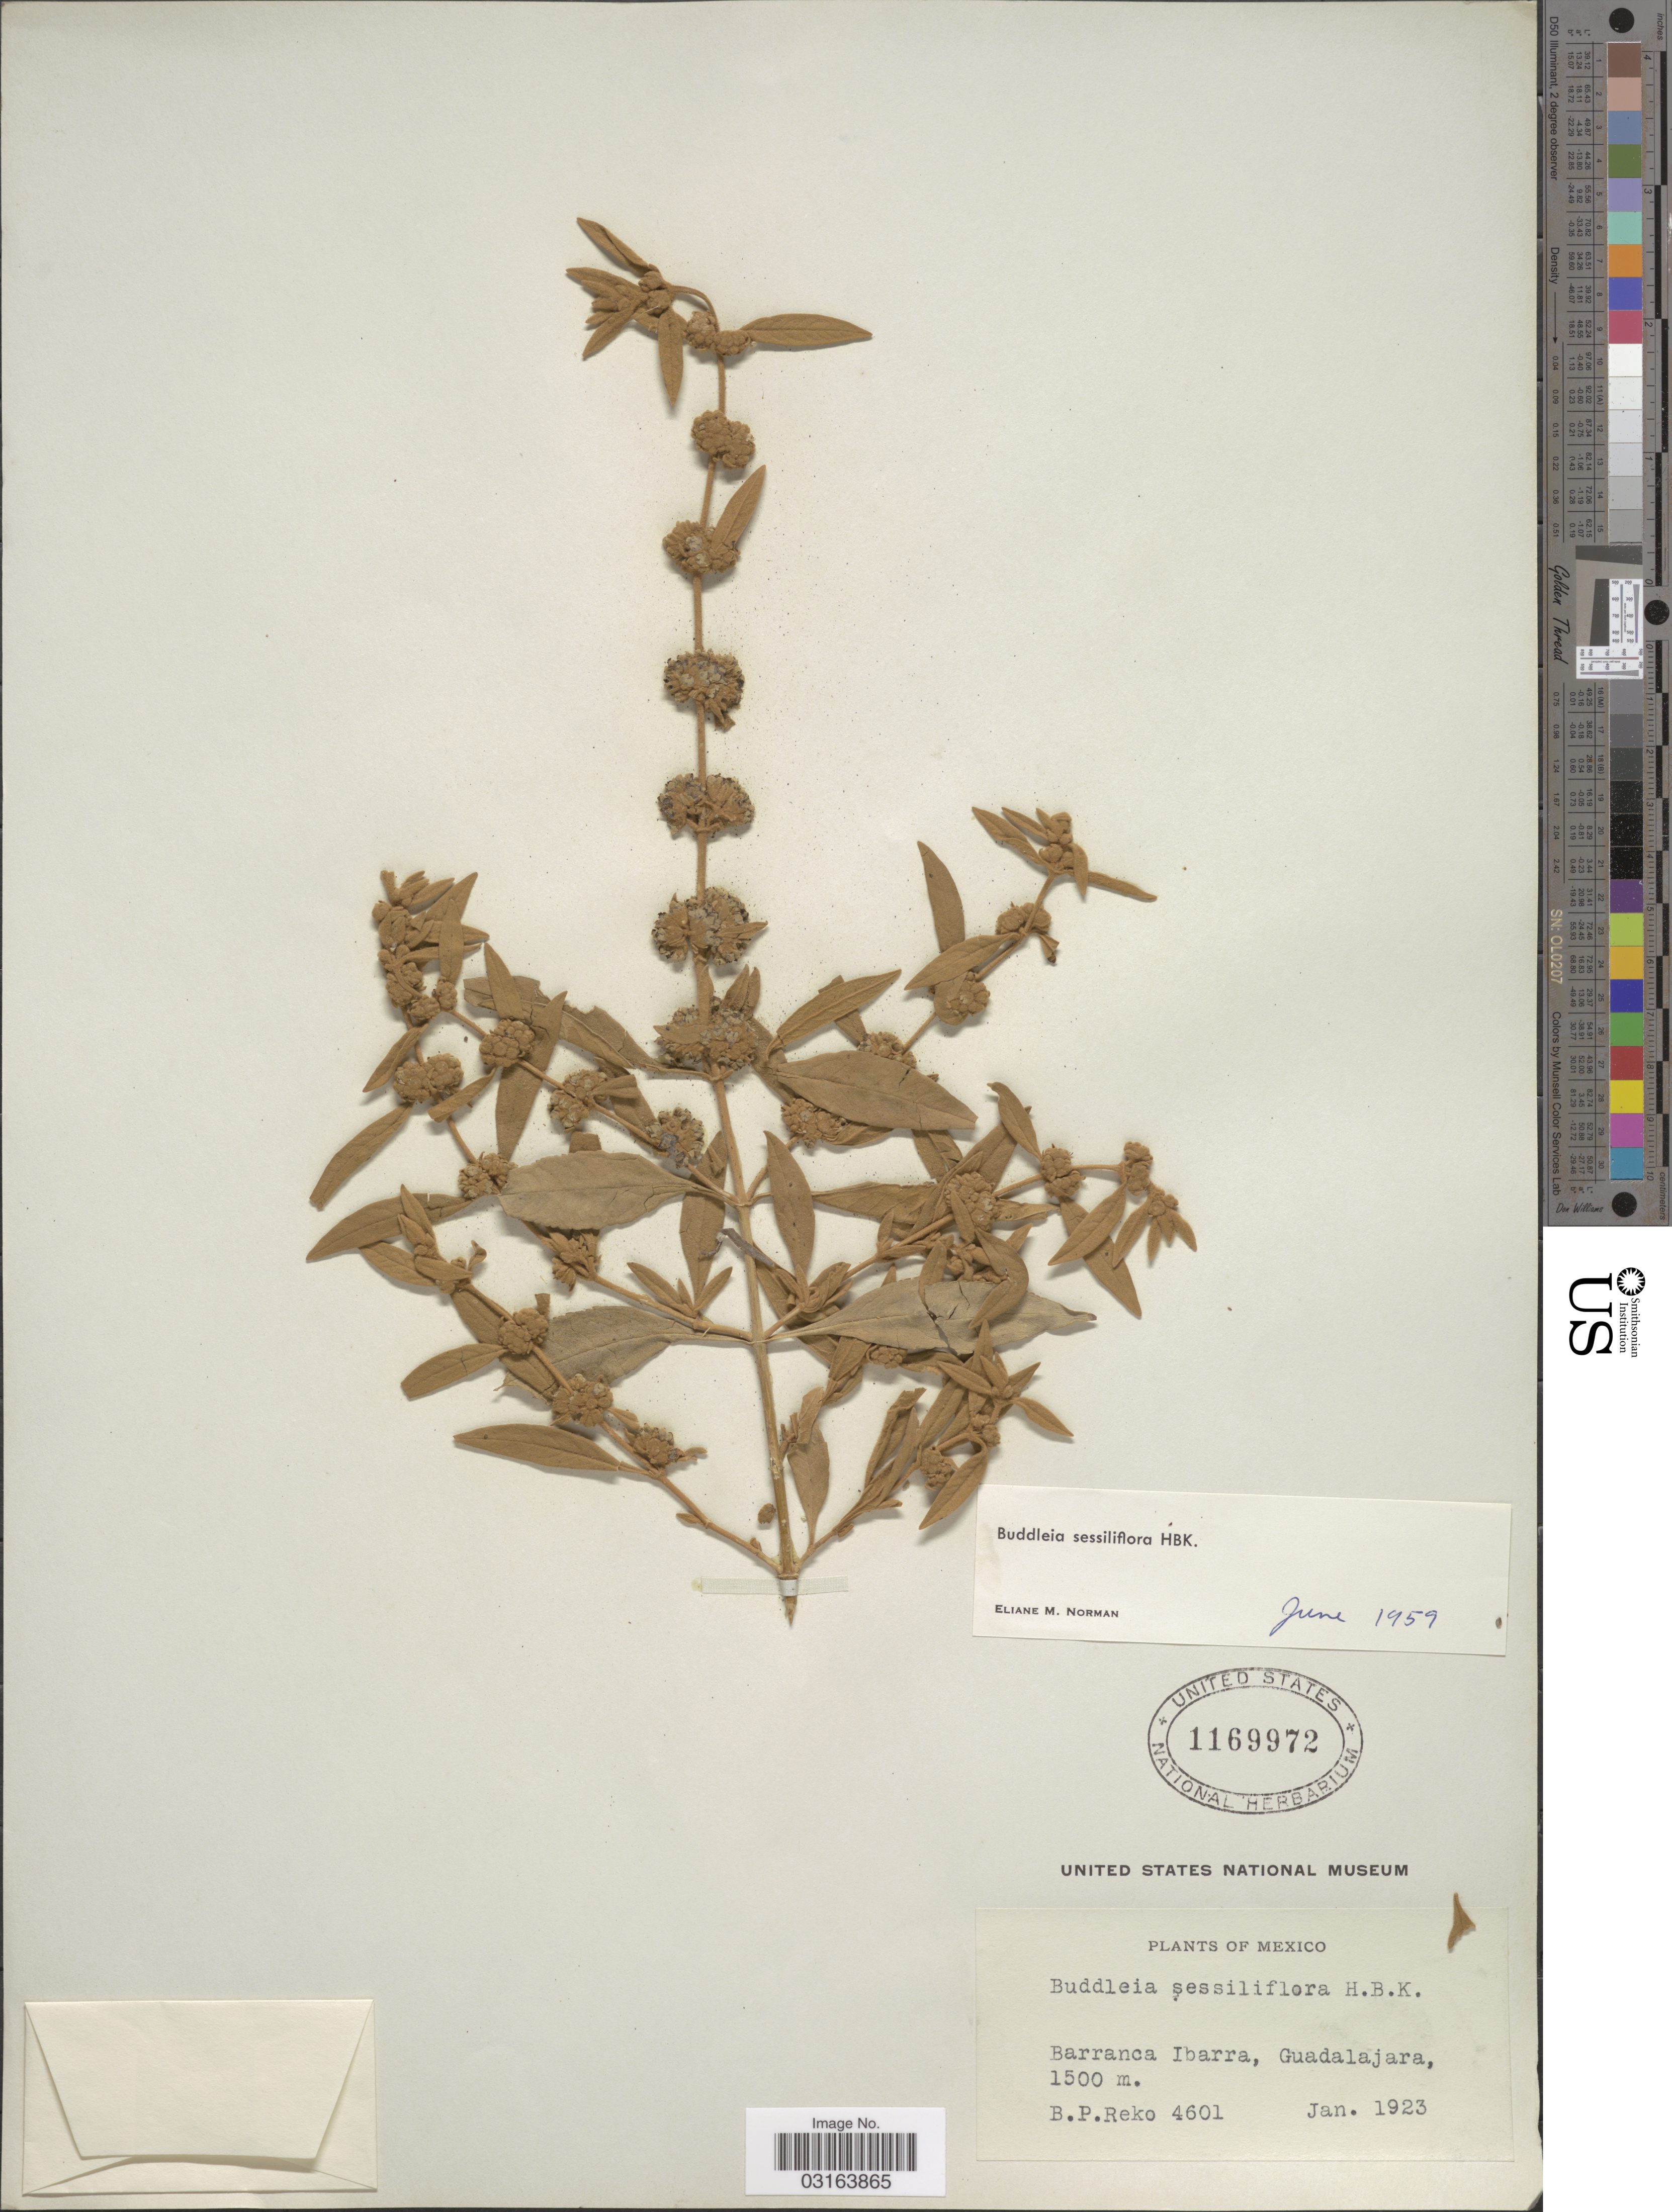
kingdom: Plantae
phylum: Tracheophyta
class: Magnoliopsida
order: Lamiales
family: Scrophulariaceae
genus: Buddleja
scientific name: Buddleja sessiliflora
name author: Kunth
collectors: B. P. Reko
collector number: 4601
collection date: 1923-01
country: Mexico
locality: Barranca Ibarra, Guadalajara.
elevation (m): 1500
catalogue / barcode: US 1169972